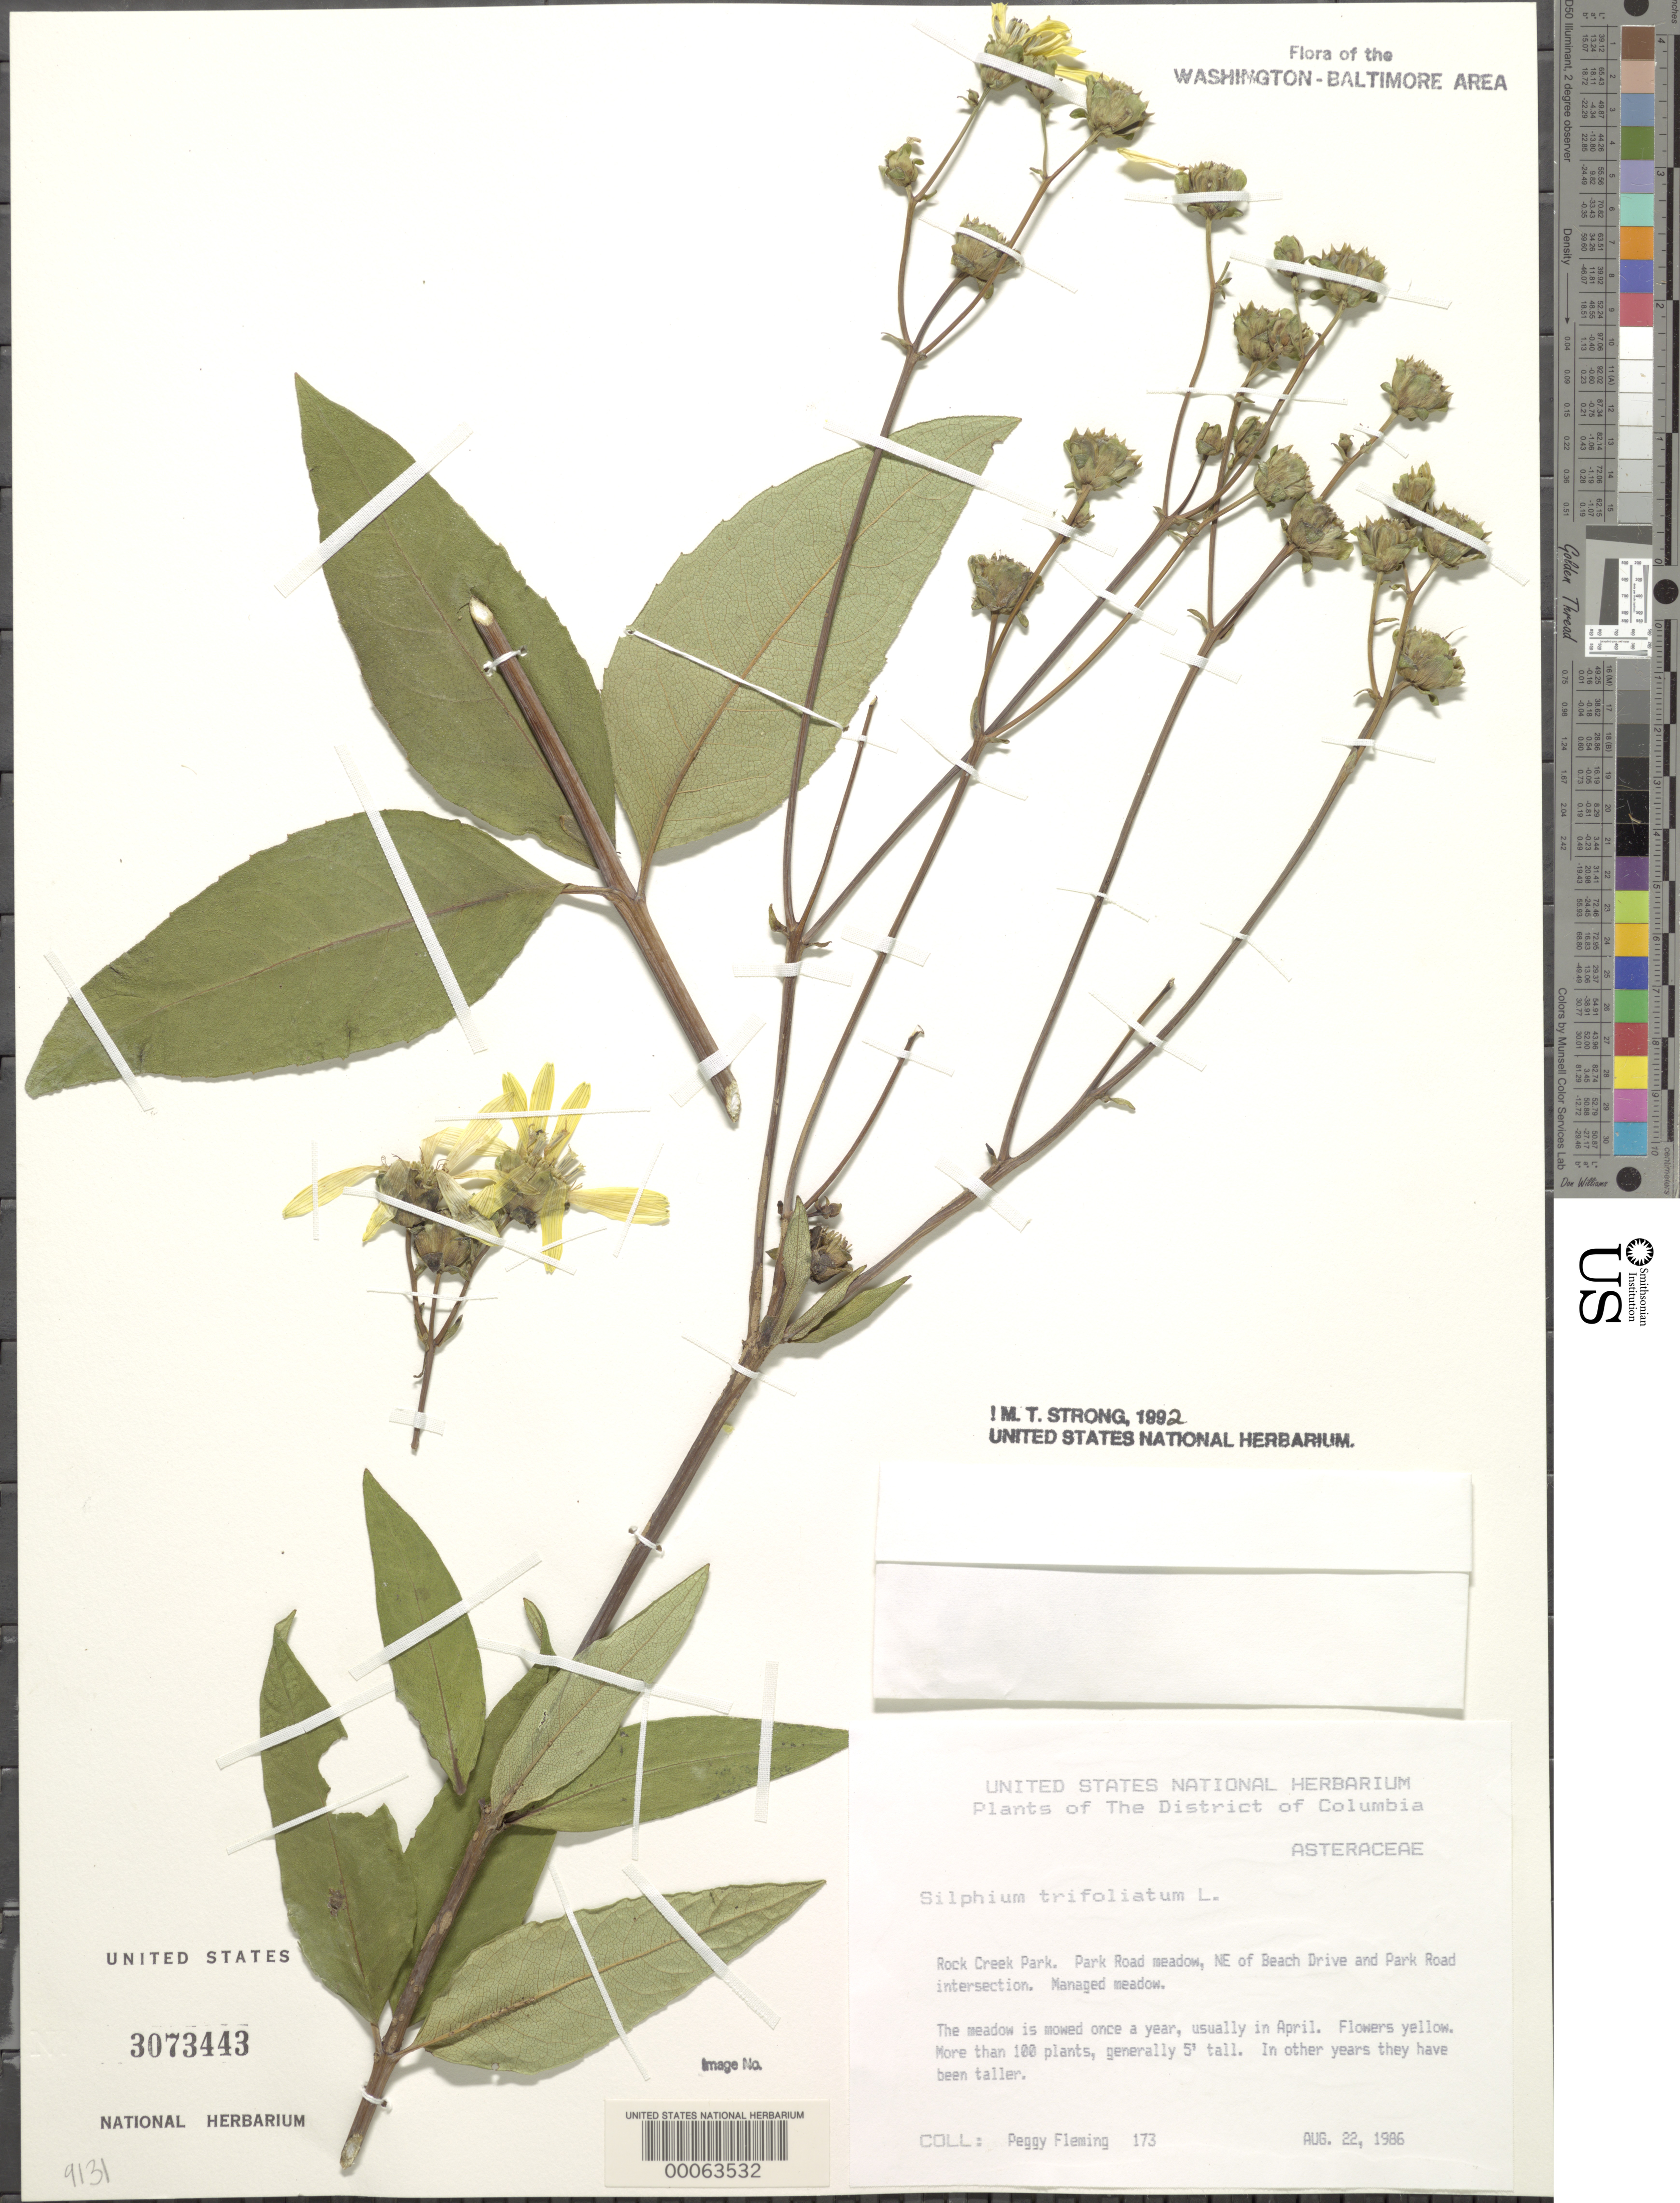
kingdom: Plantae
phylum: Tracheophyta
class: Magnoliopsida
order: Asterales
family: Asteraceae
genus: Silphium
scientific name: Silphium asteriscus var. trifoliatum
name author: (L.) Clevinger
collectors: P. Fleming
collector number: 173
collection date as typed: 22 Aug 1986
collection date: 1986-08-22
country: United States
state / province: District of Columbia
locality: Road intersection.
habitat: Managed meadow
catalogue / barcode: US 3073443